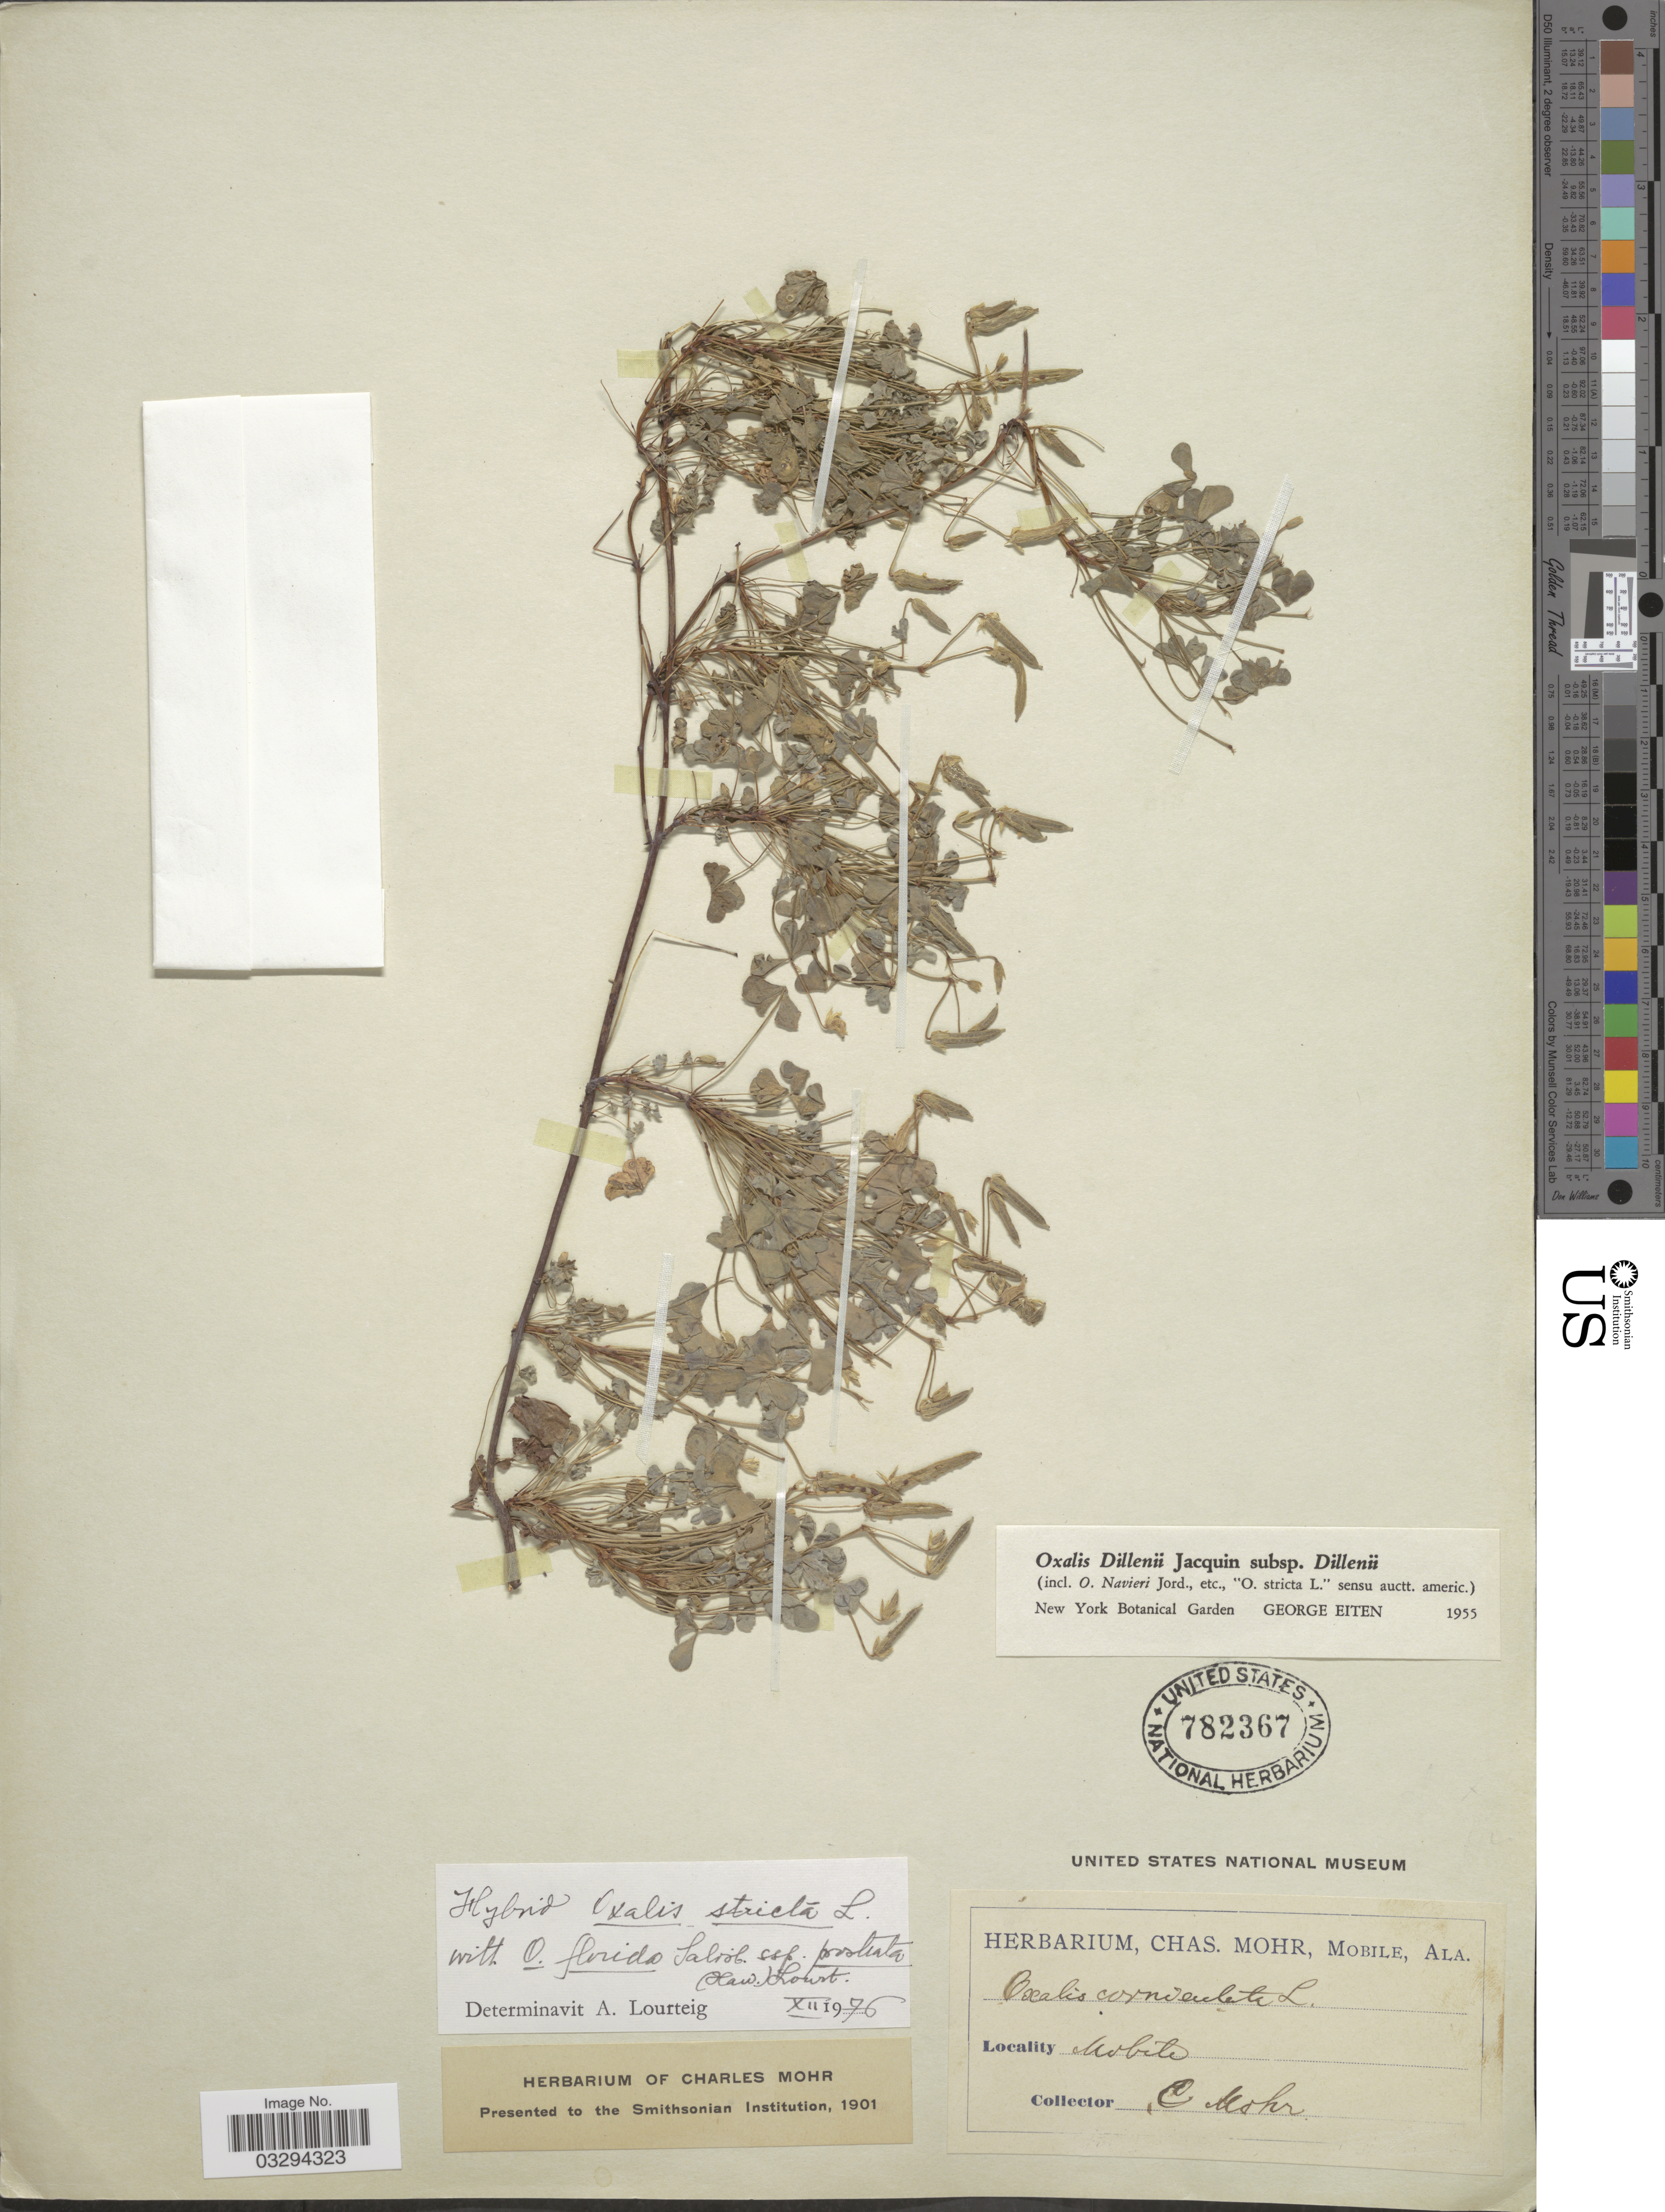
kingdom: Plantae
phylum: Tracheophyta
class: Magnoliopsida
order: Oxalidales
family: Oxalidaceae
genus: Oxalis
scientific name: Oxalis florida subsp. prostrata x O. stricta L.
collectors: Mohr, C. T. (herbarium)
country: United States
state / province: Alabama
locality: Mobile.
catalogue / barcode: US 782367